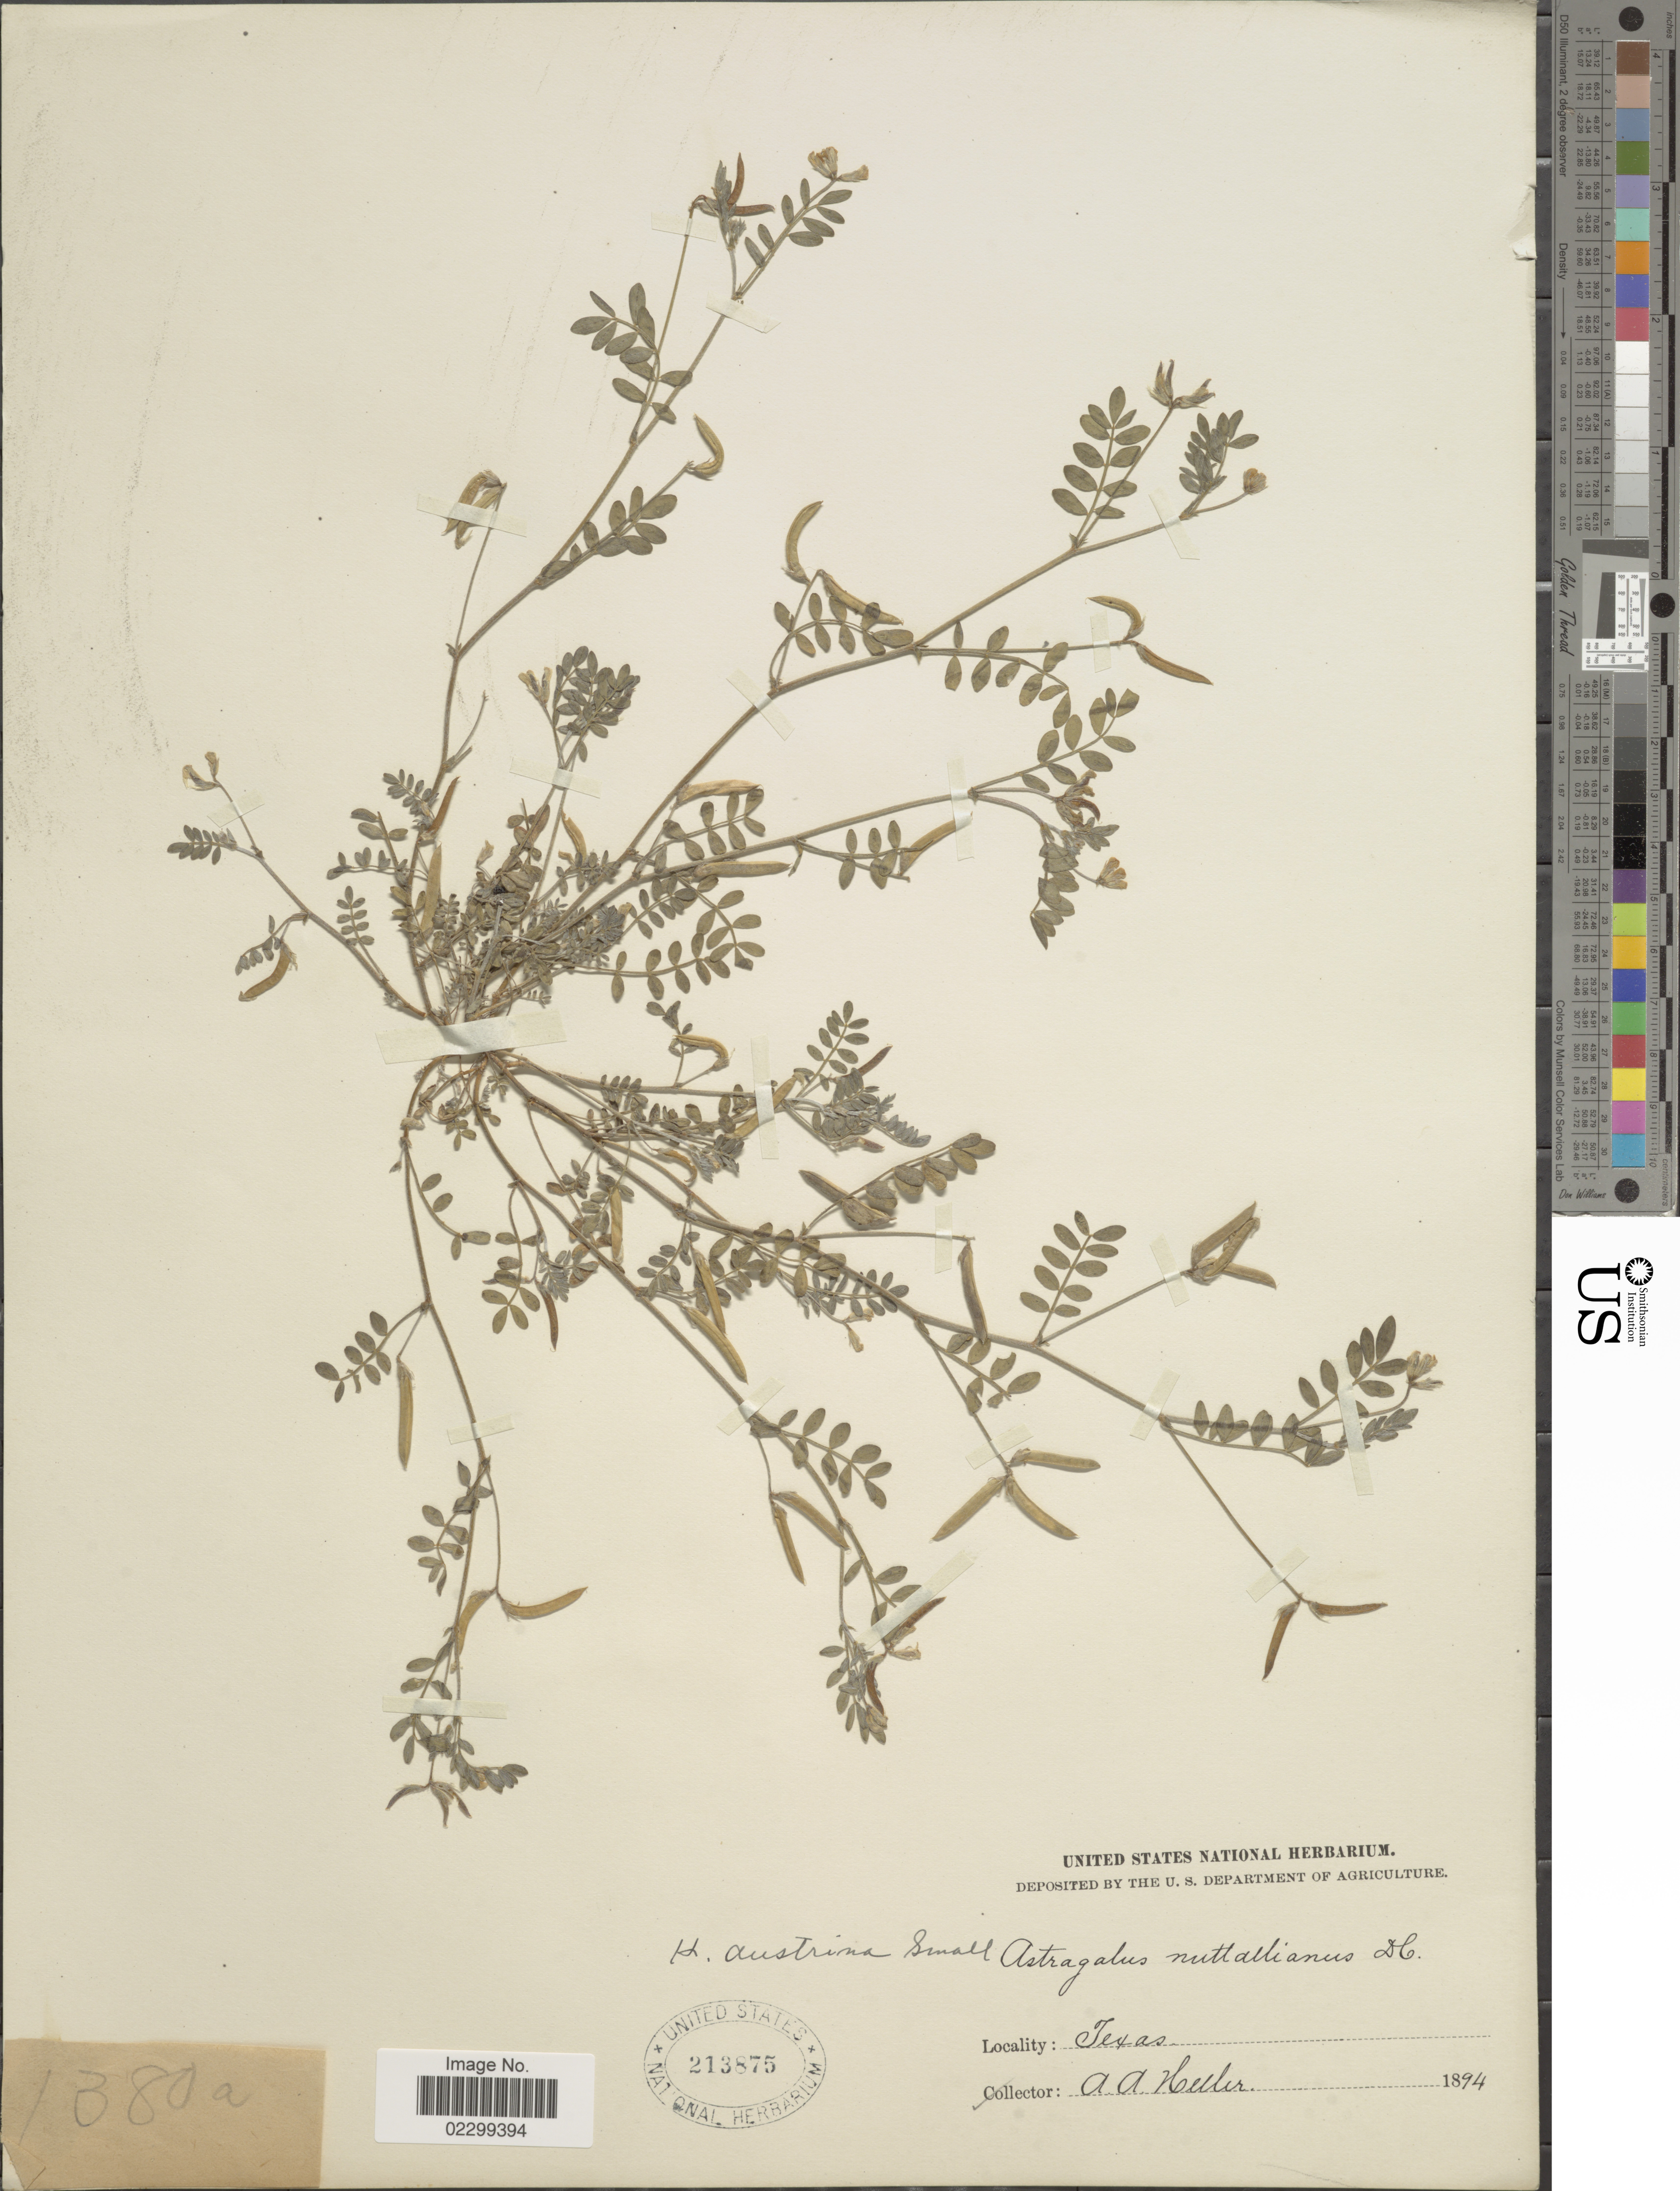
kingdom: Plantae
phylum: Tracheophyta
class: Magnoliopsida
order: Fabales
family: Fabaceae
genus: Astragalus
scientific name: Astragalus austrinus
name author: (Small) O.E. Schulz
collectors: A. A. Heller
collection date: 1894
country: United States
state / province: Texas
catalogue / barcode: US 213875